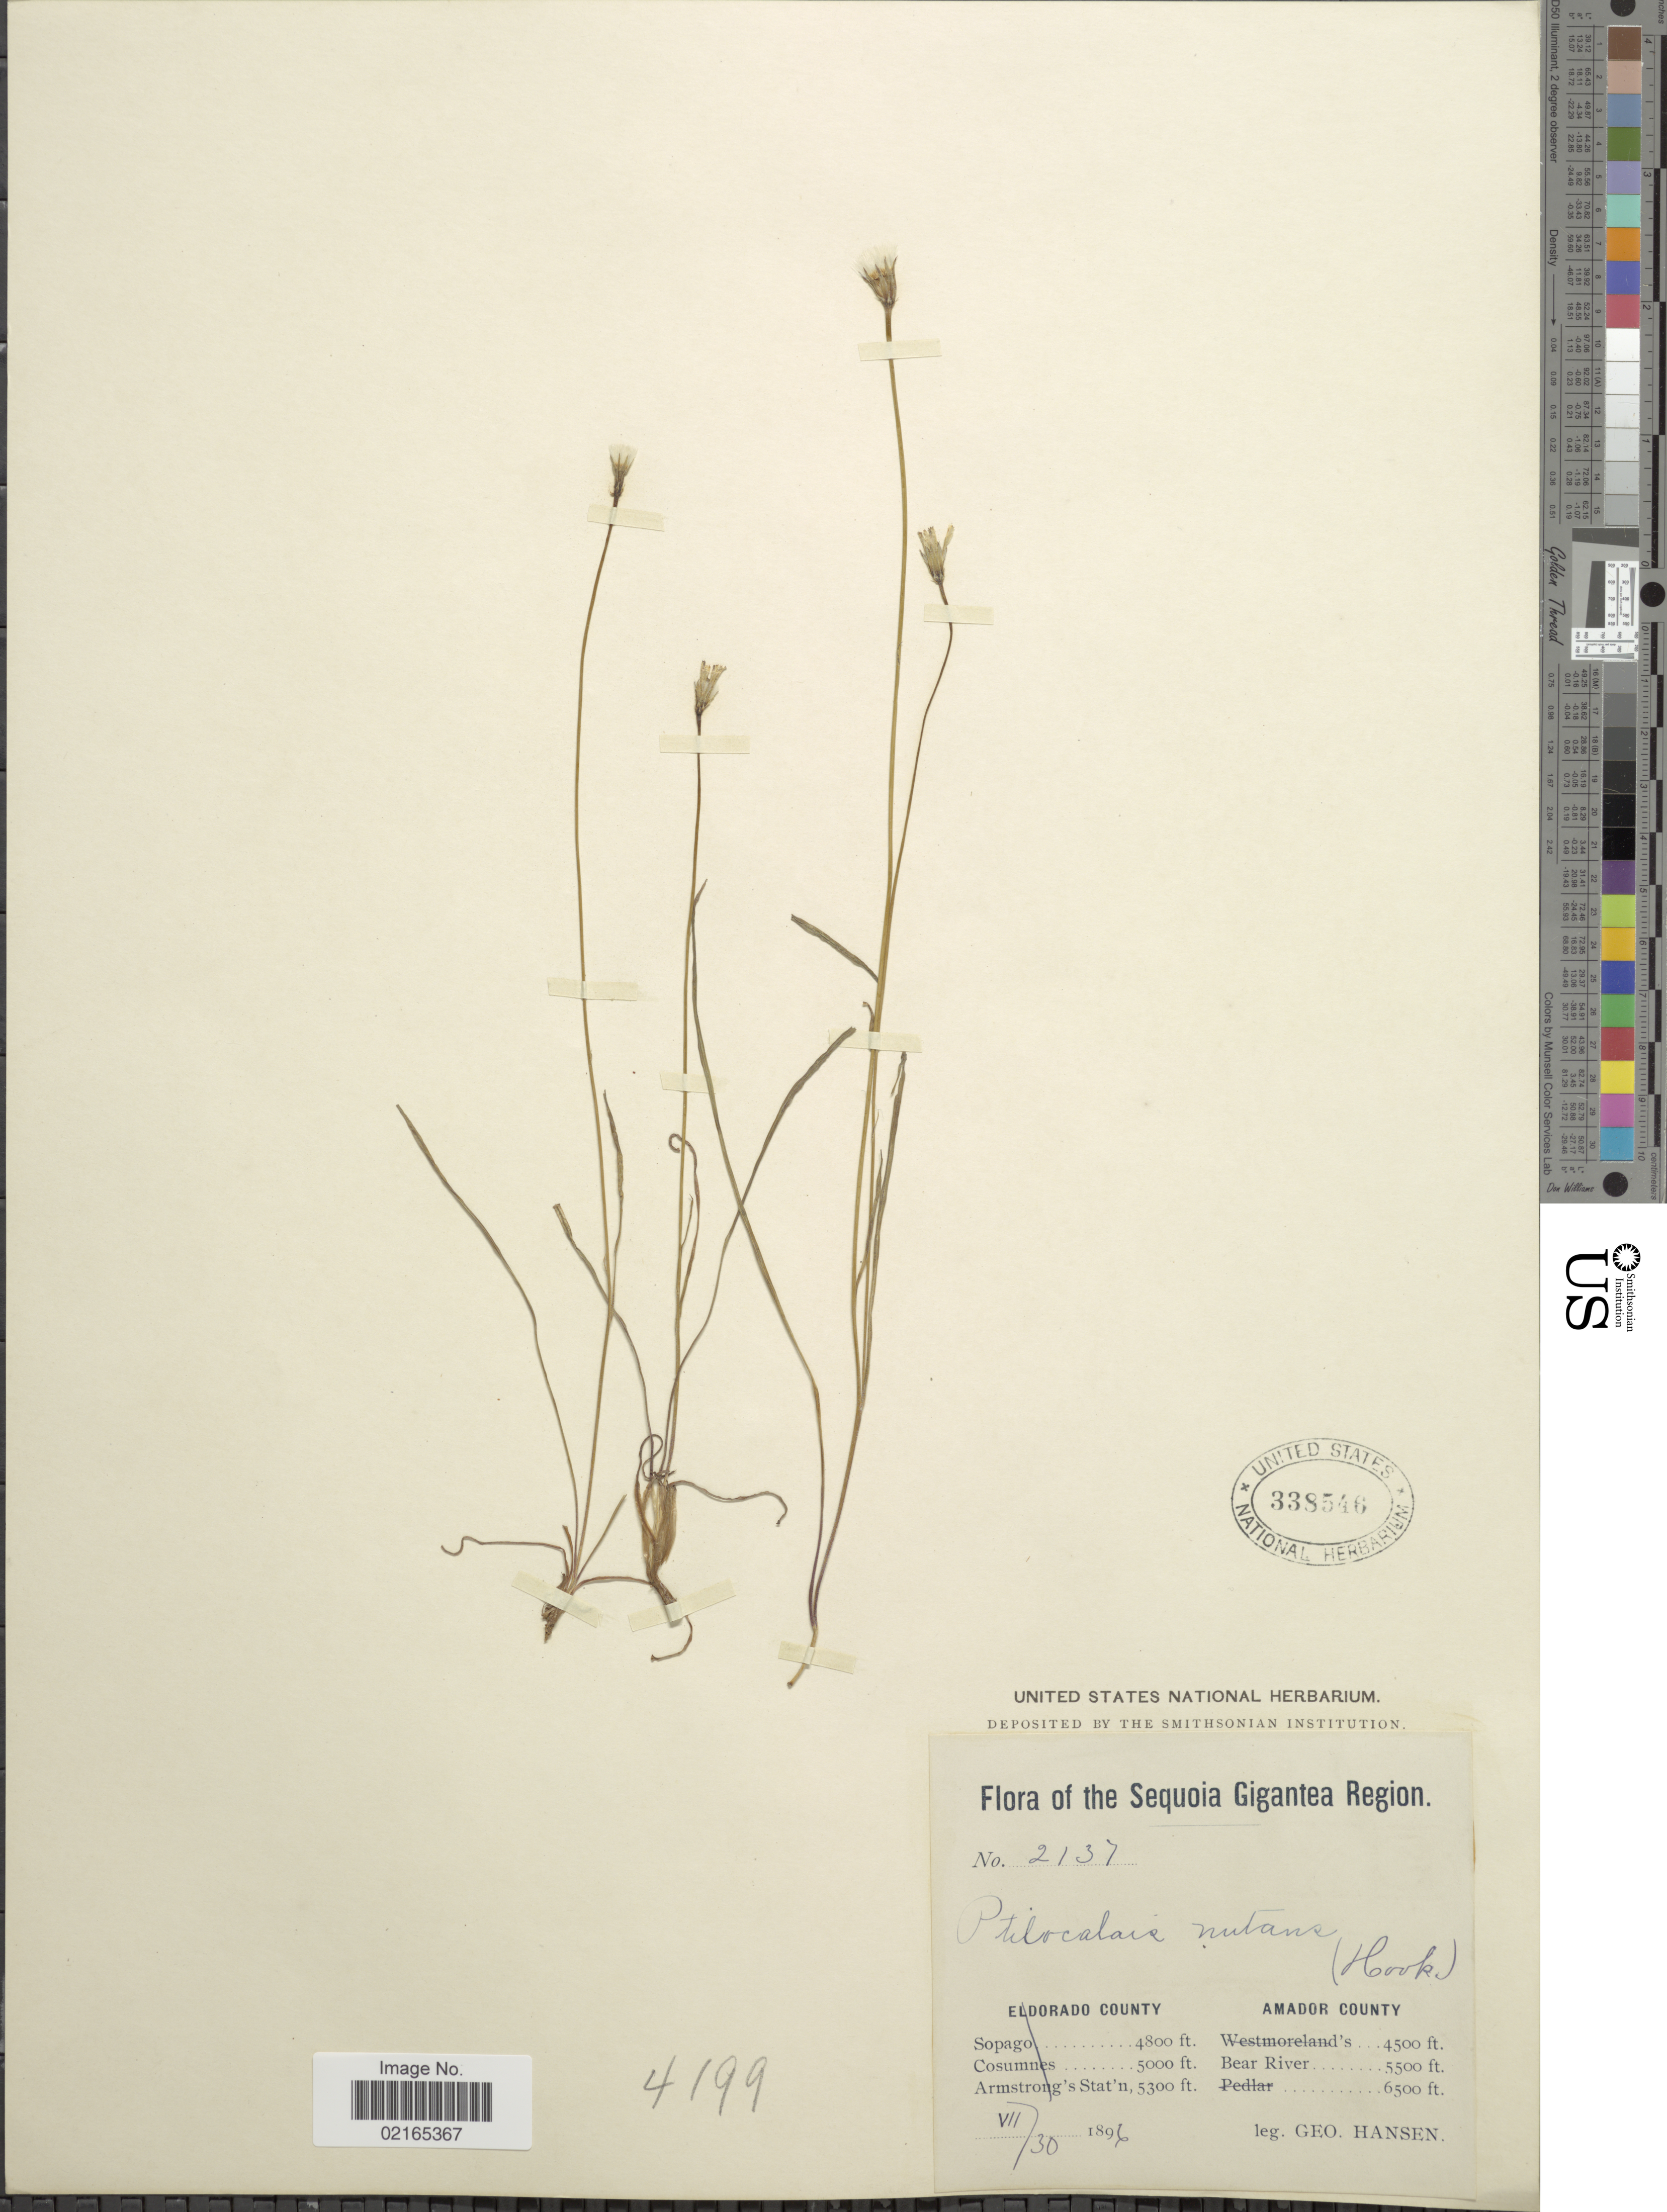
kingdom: Plantae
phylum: Tracheophyta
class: Magnoliopsida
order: Asterales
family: Asteraceae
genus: Microseris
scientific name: Microseris nutans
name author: (Hook.) Sch. Bip.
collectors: G. Hansen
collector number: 2137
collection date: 1896-07-30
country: United States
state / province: California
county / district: El Dorado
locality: Sequoia Gigantea Region, El Dorado County, Amador Counry, Bear River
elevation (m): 1676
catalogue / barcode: US 338546